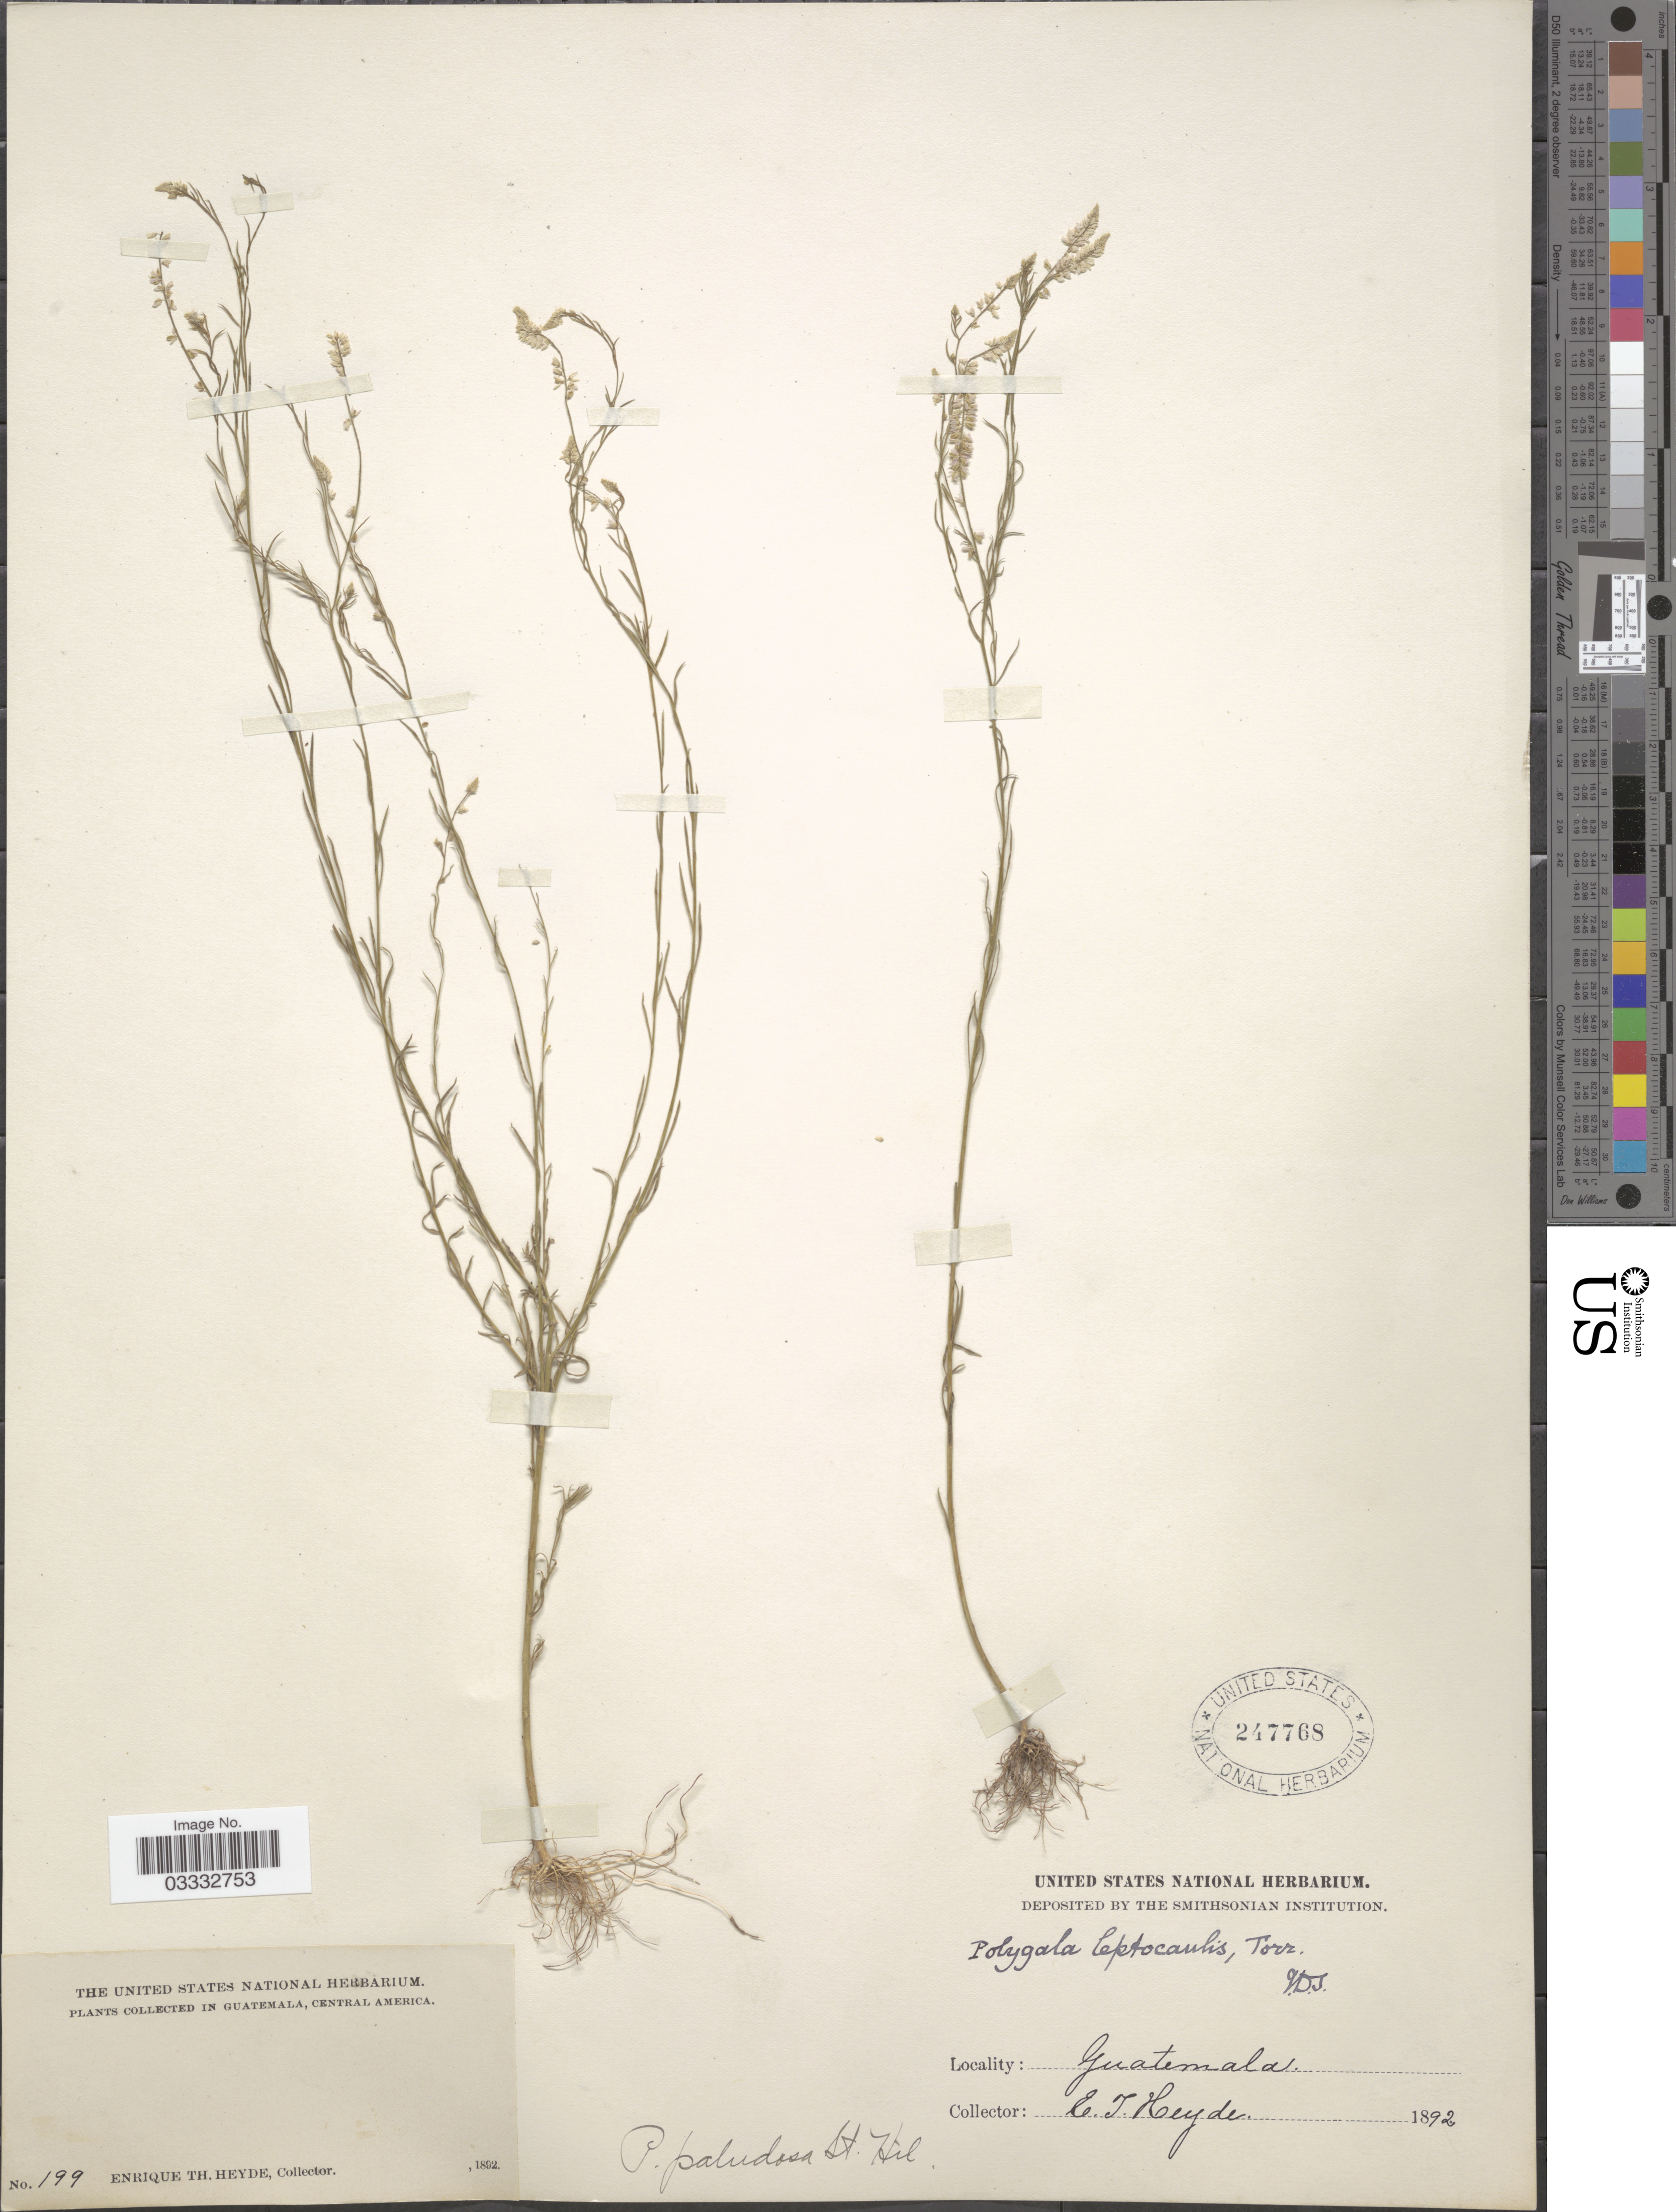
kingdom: Plantae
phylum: Tracheophyta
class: Magnoliopsida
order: Fabales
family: Polygalaceae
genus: Polygala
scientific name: Polygala leptocaulis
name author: Torr. & A. Gray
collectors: E. T. Heyde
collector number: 199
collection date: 1892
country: Guatemala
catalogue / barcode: US 247768